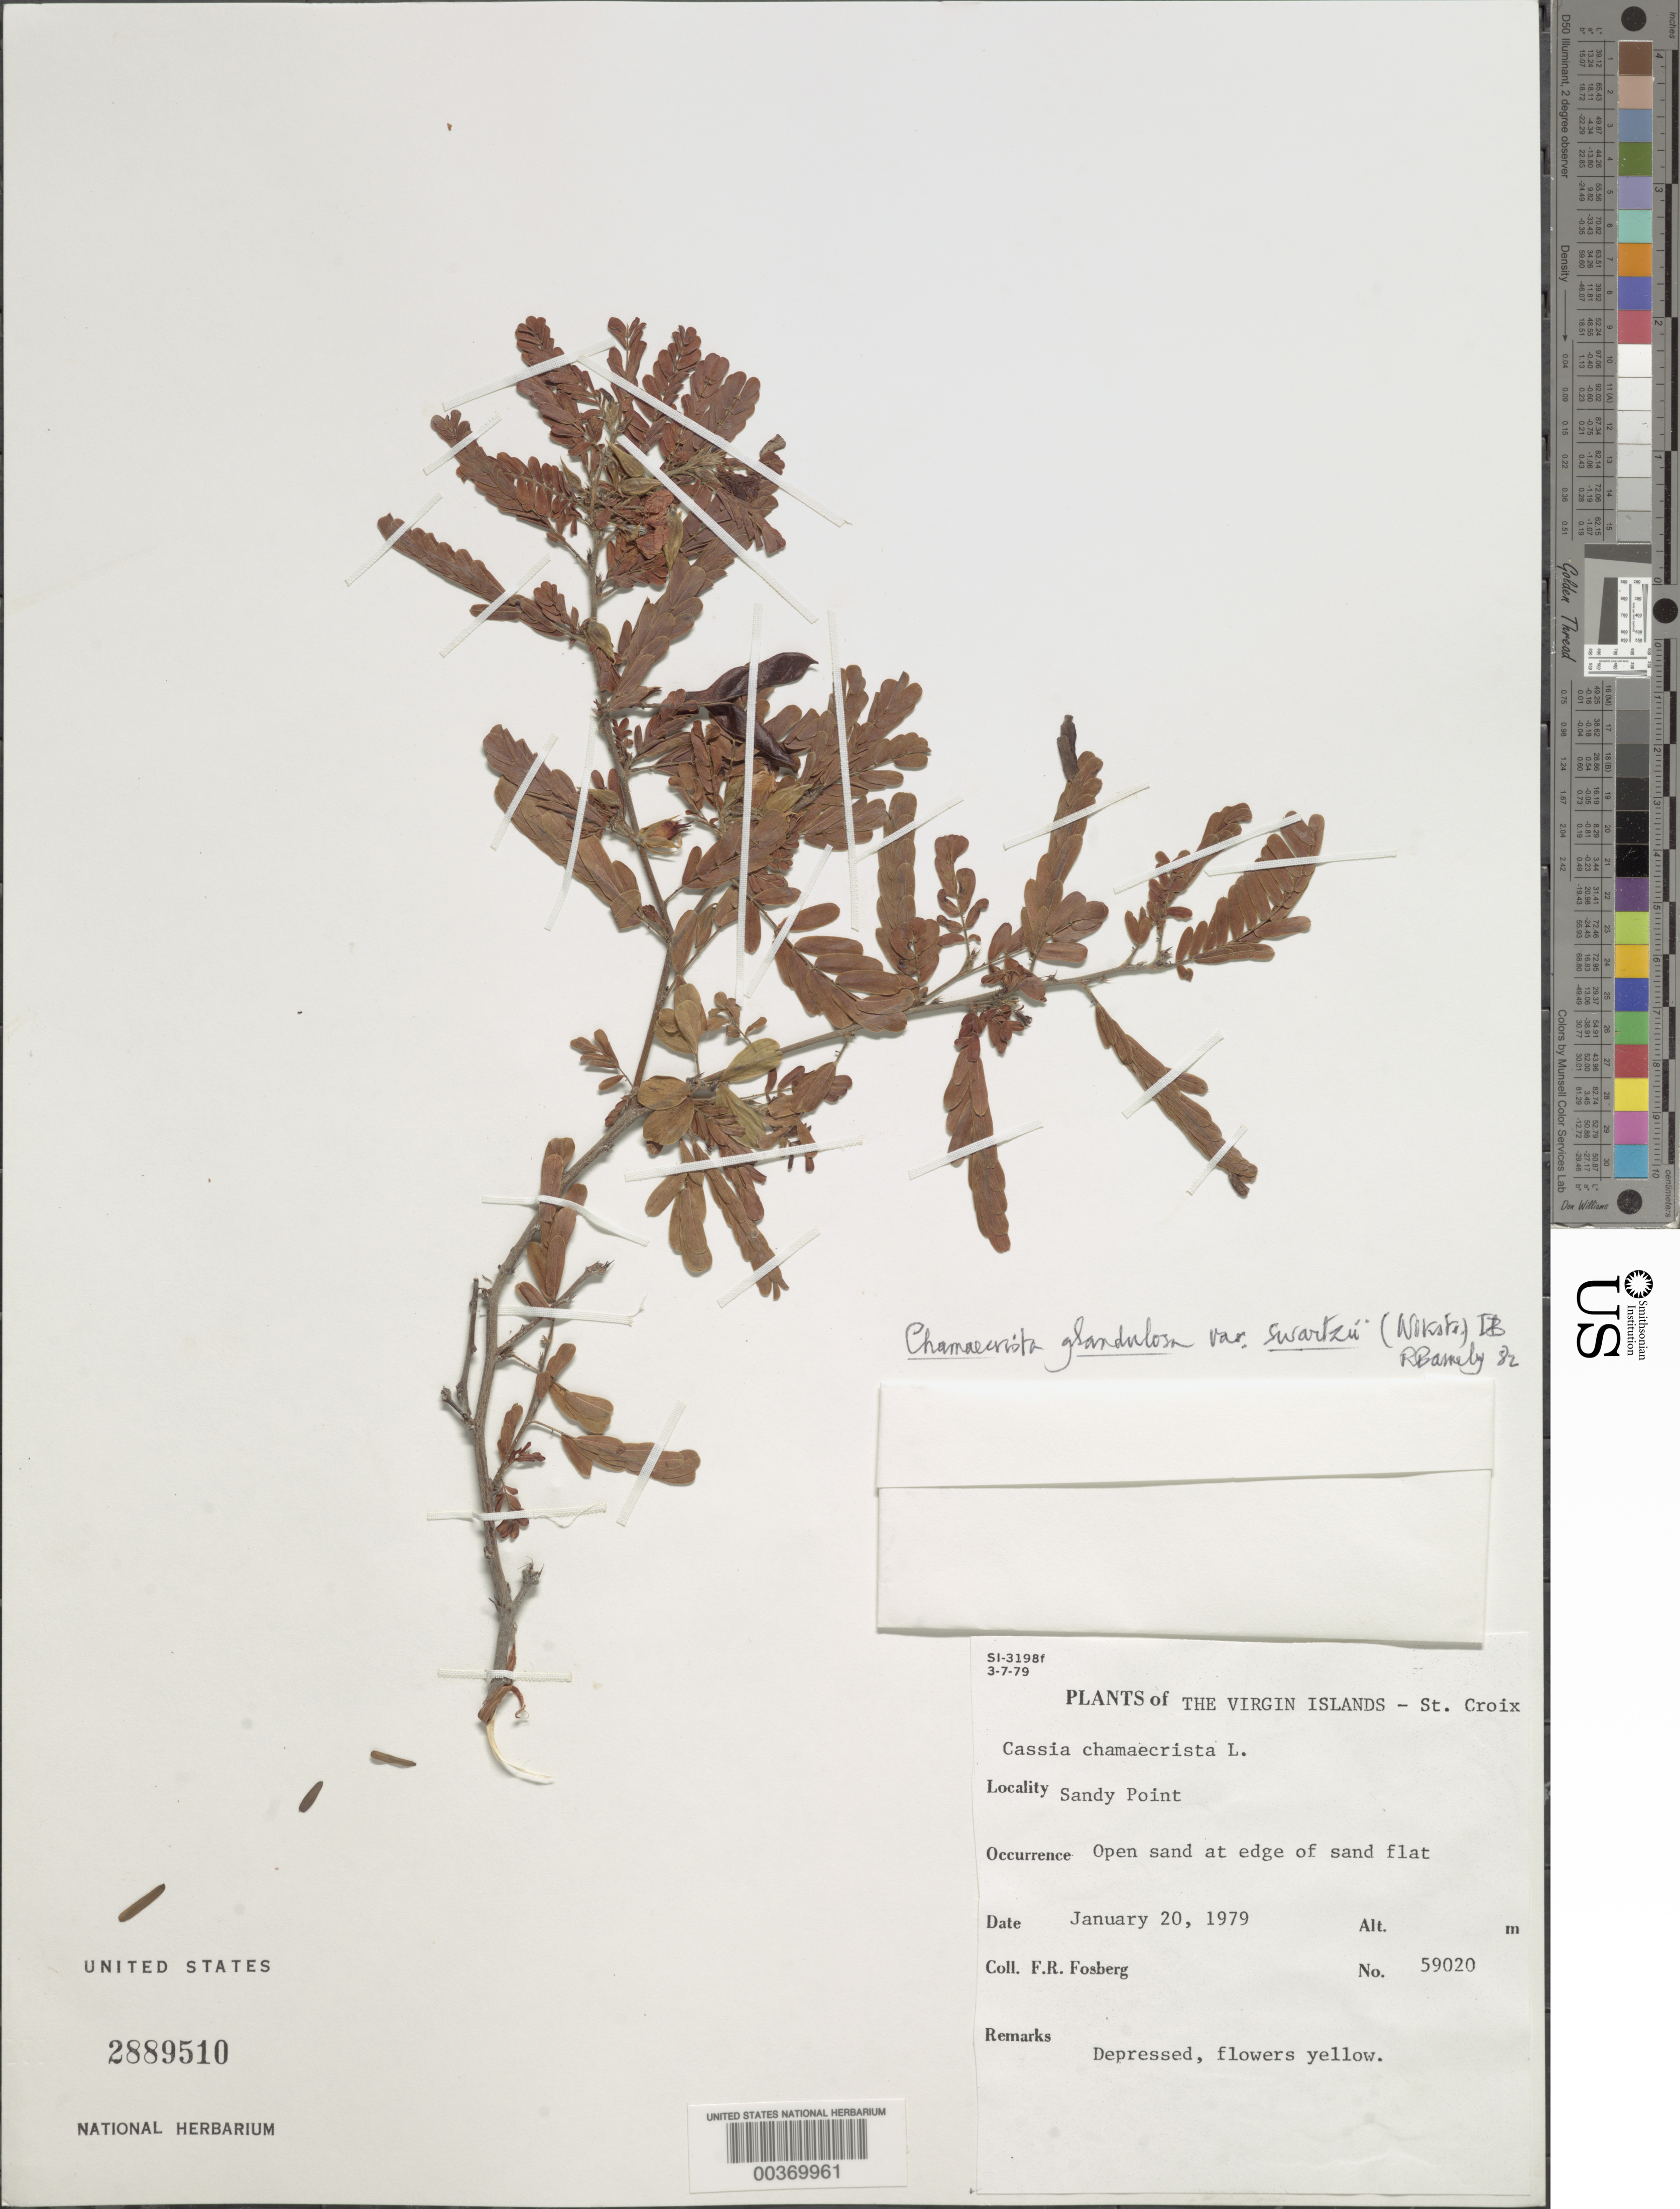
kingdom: Plantae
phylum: Tracheophyta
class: Magnoliopsida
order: Fabales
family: Fabaceae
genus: Chamaecrista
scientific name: Chamaecrista glandulosa var. swartzii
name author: (Wikstr.) H.S. Irwin & Barneby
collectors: F. R. Fosberg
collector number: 59020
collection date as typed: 20 Jan 1979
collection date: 1979-01-20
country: U.S. Virgin Islands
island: St. Croix Island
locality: Sandy point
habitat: Open sand at edge of sand flat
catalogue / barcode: US 2889510